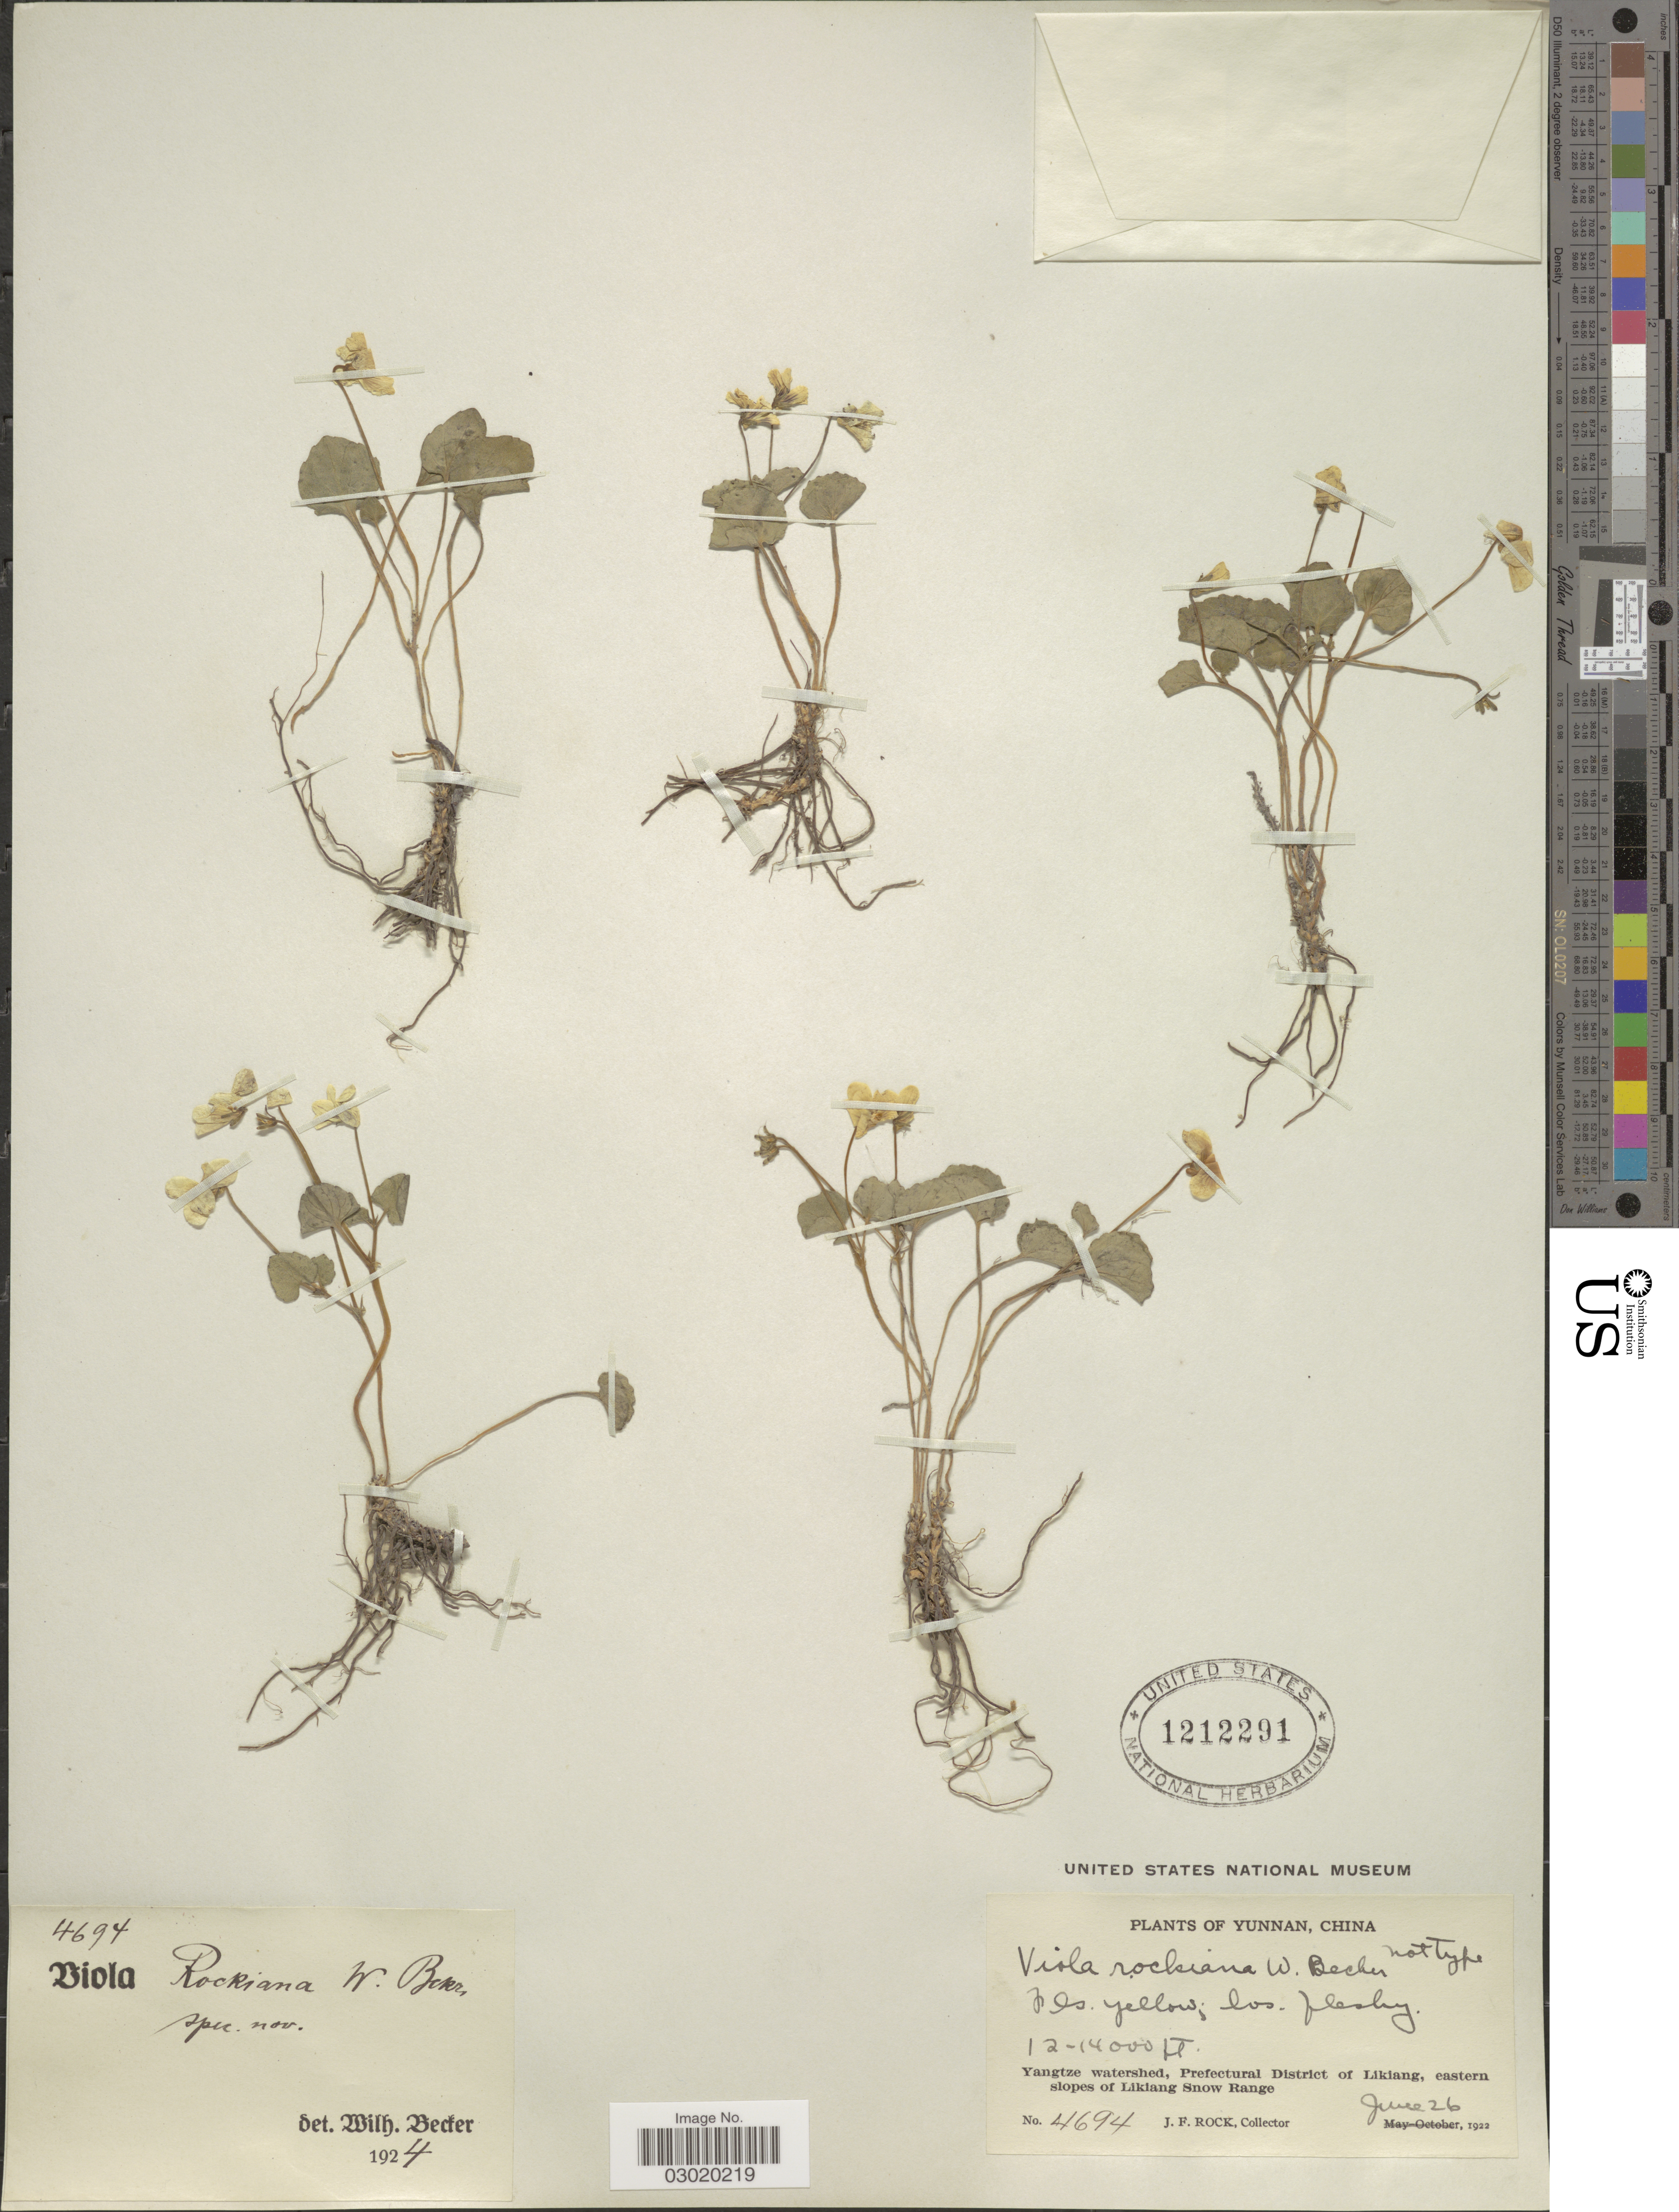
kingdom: Plantae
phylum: Tracheophyta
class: Magnoliopsida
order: Malpighiales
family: Violaceae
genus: Viola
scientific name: Viola rockiana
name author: W. Becker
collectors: J. Rock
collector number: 4694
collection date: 1922-06-26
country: China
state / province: Yunnan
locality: Yunnan, China, Yangtze watershed, Prefectural District of Likiang, eastern slopes of Likiang Snow Range.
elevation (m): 3658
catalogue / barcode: US 1212291